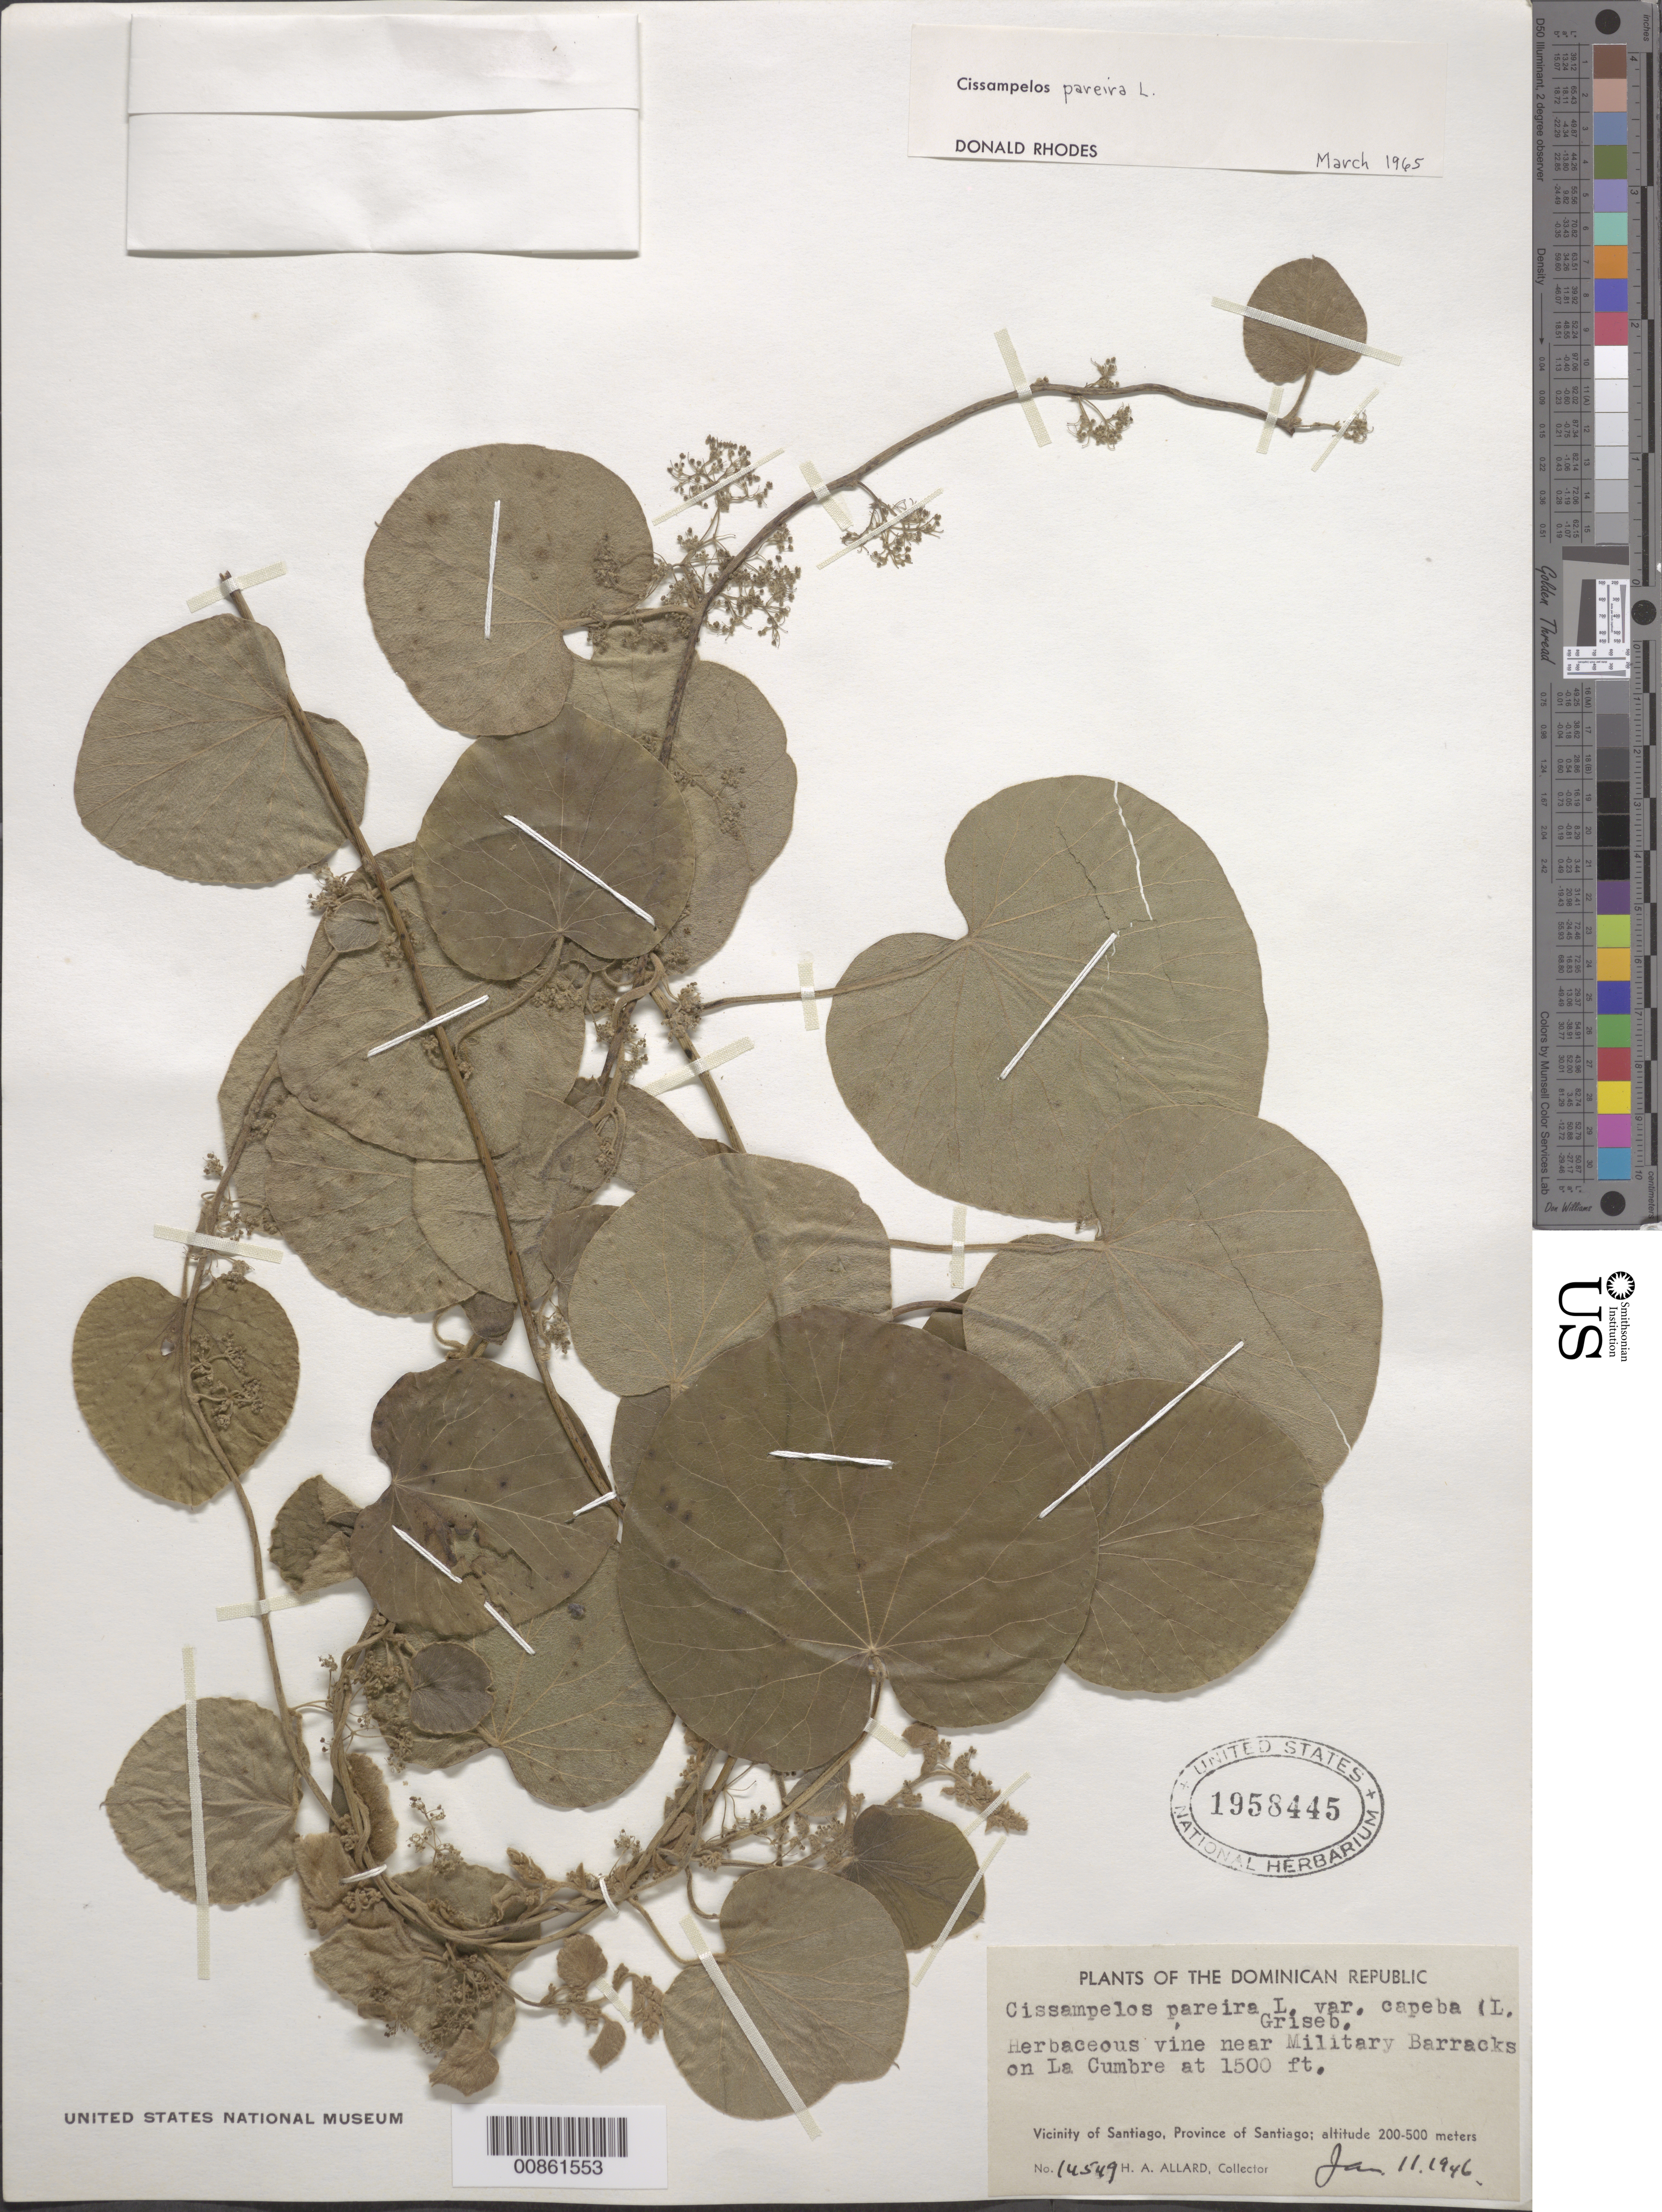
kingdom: Plantae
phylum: Tracheophyta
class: Magnoliopsida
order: Ranunculales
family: Menispermaceae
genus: Cissampelos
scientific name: Cissampelos pareira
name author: L.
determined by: Rhodes, D.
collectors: H. A. Allard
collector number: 14549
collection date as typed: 11 Jan 1946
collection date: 1946-01-11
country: Dominican Republic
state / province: Santiago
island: Hispaniola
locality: Vicinity of Santiago. Near Military Barracks on La Cumbre.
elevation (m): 457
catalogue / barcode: US 1958445